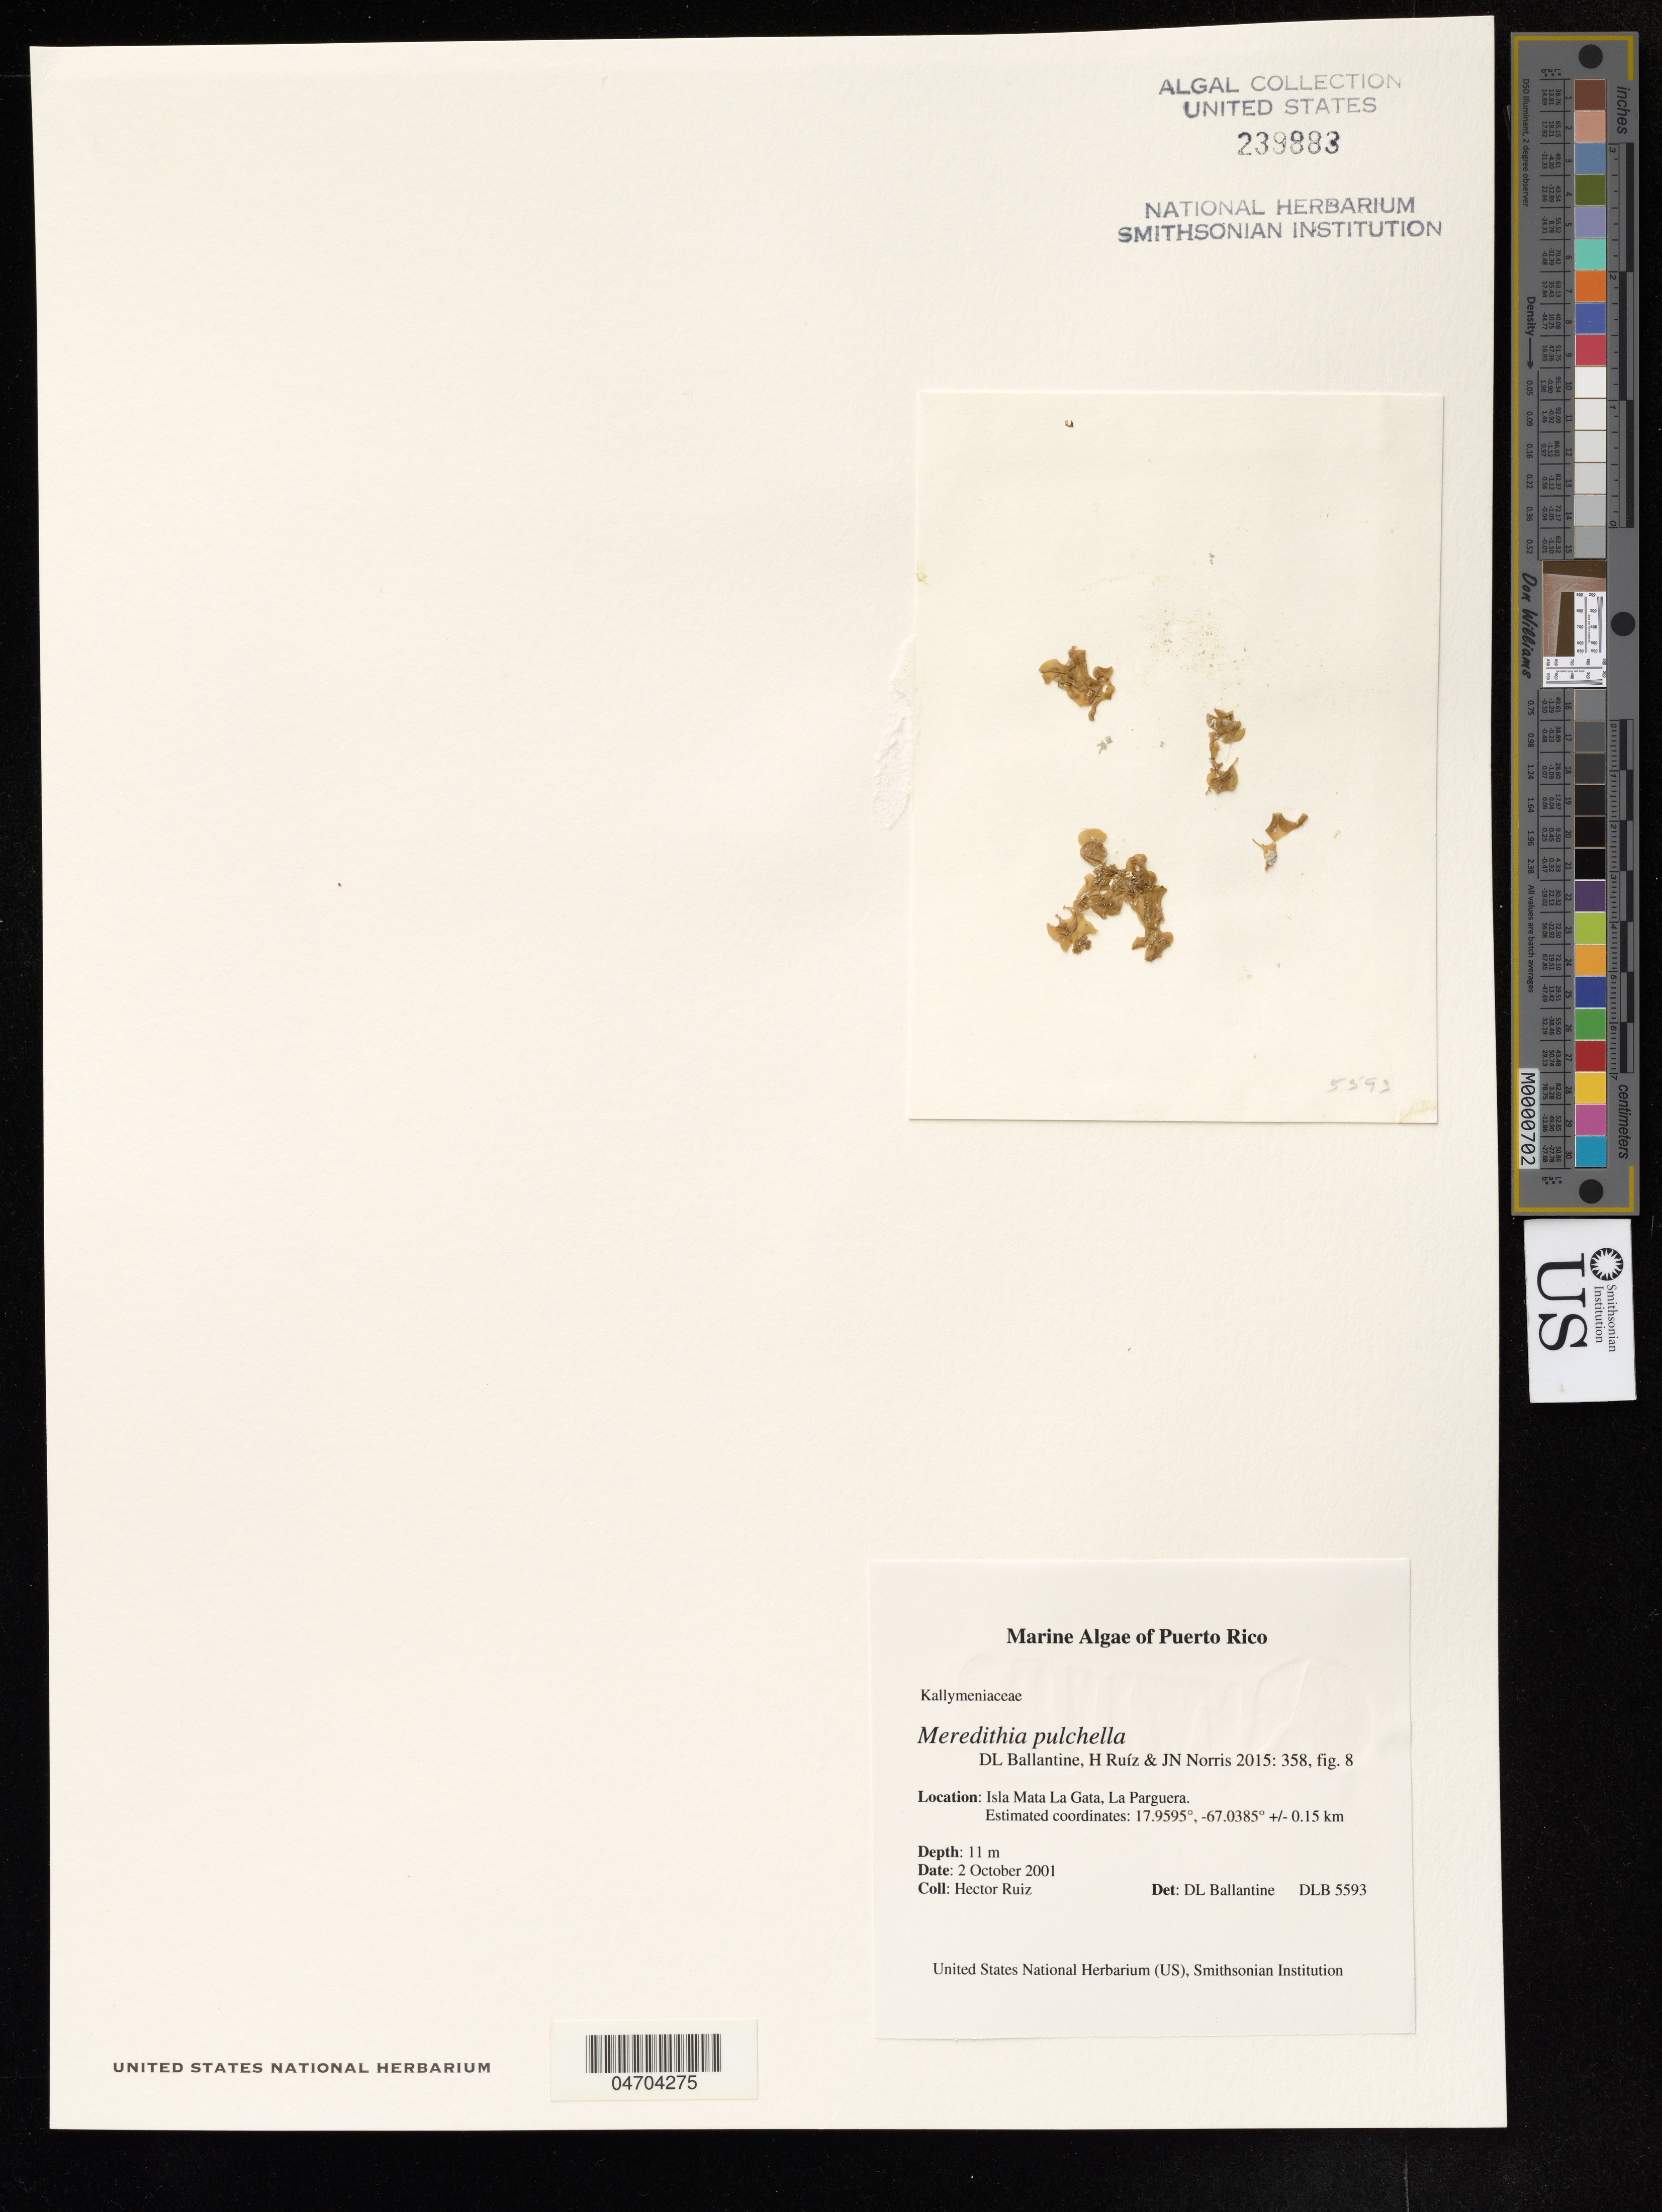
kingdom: Plantae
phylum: Rhodophyta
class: Florideophyceae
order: Gigartinales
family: Kallymeniaceae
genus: Meredithia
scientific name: Meredithia pulchella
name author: D.L.Ballantine et al.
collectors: H. Ruiz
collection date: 2001-10-02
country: Puerto Rico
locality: Isla Mata La Gata, La Parguera.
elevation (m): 11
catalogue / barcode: US 239883